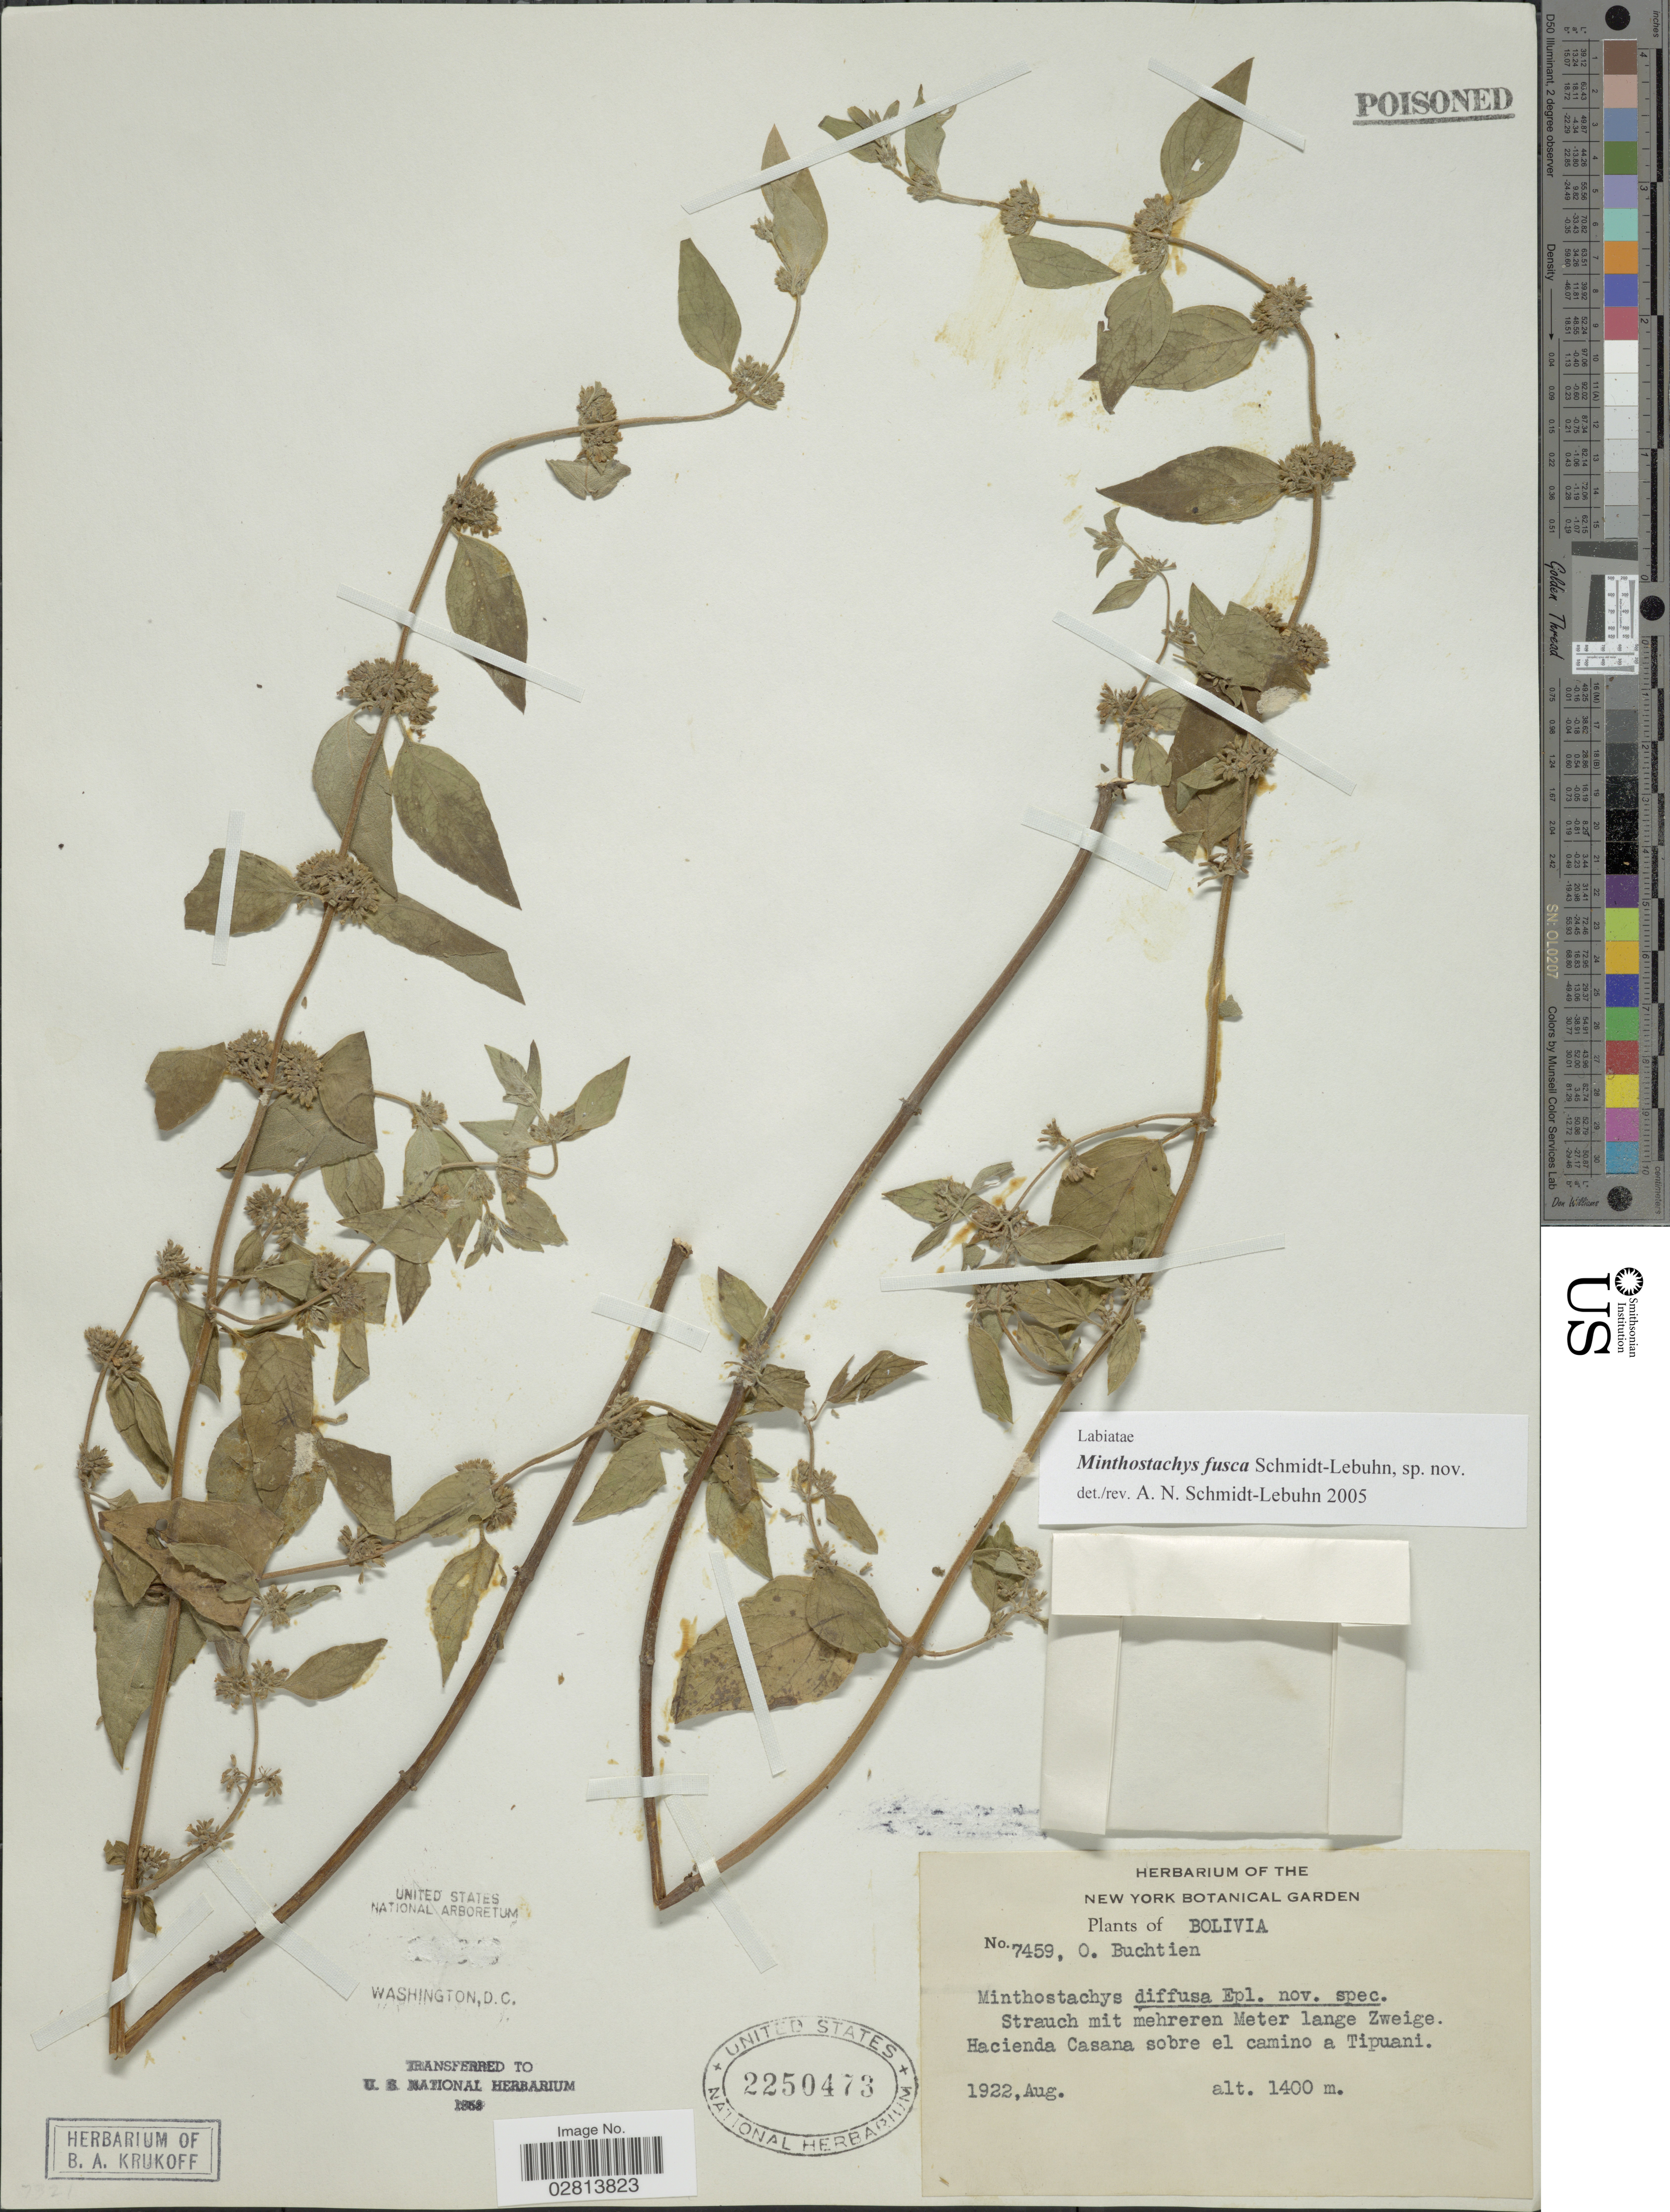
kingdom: Plantae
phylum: Tracheophyta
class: Magnoliopsida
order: Lamiales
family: Lamiaceae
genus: Minthostachys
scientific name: Minthostachys fusca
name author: Schmidt-Leb.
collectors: O. Buchtien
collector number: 7459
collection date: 1922-08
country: Bolivia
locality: Strauch mit mehreren Meter lange Zweige. Hacienda Casana sobre el camino a Tipuani.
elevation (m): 1400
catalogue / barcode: US 2250473